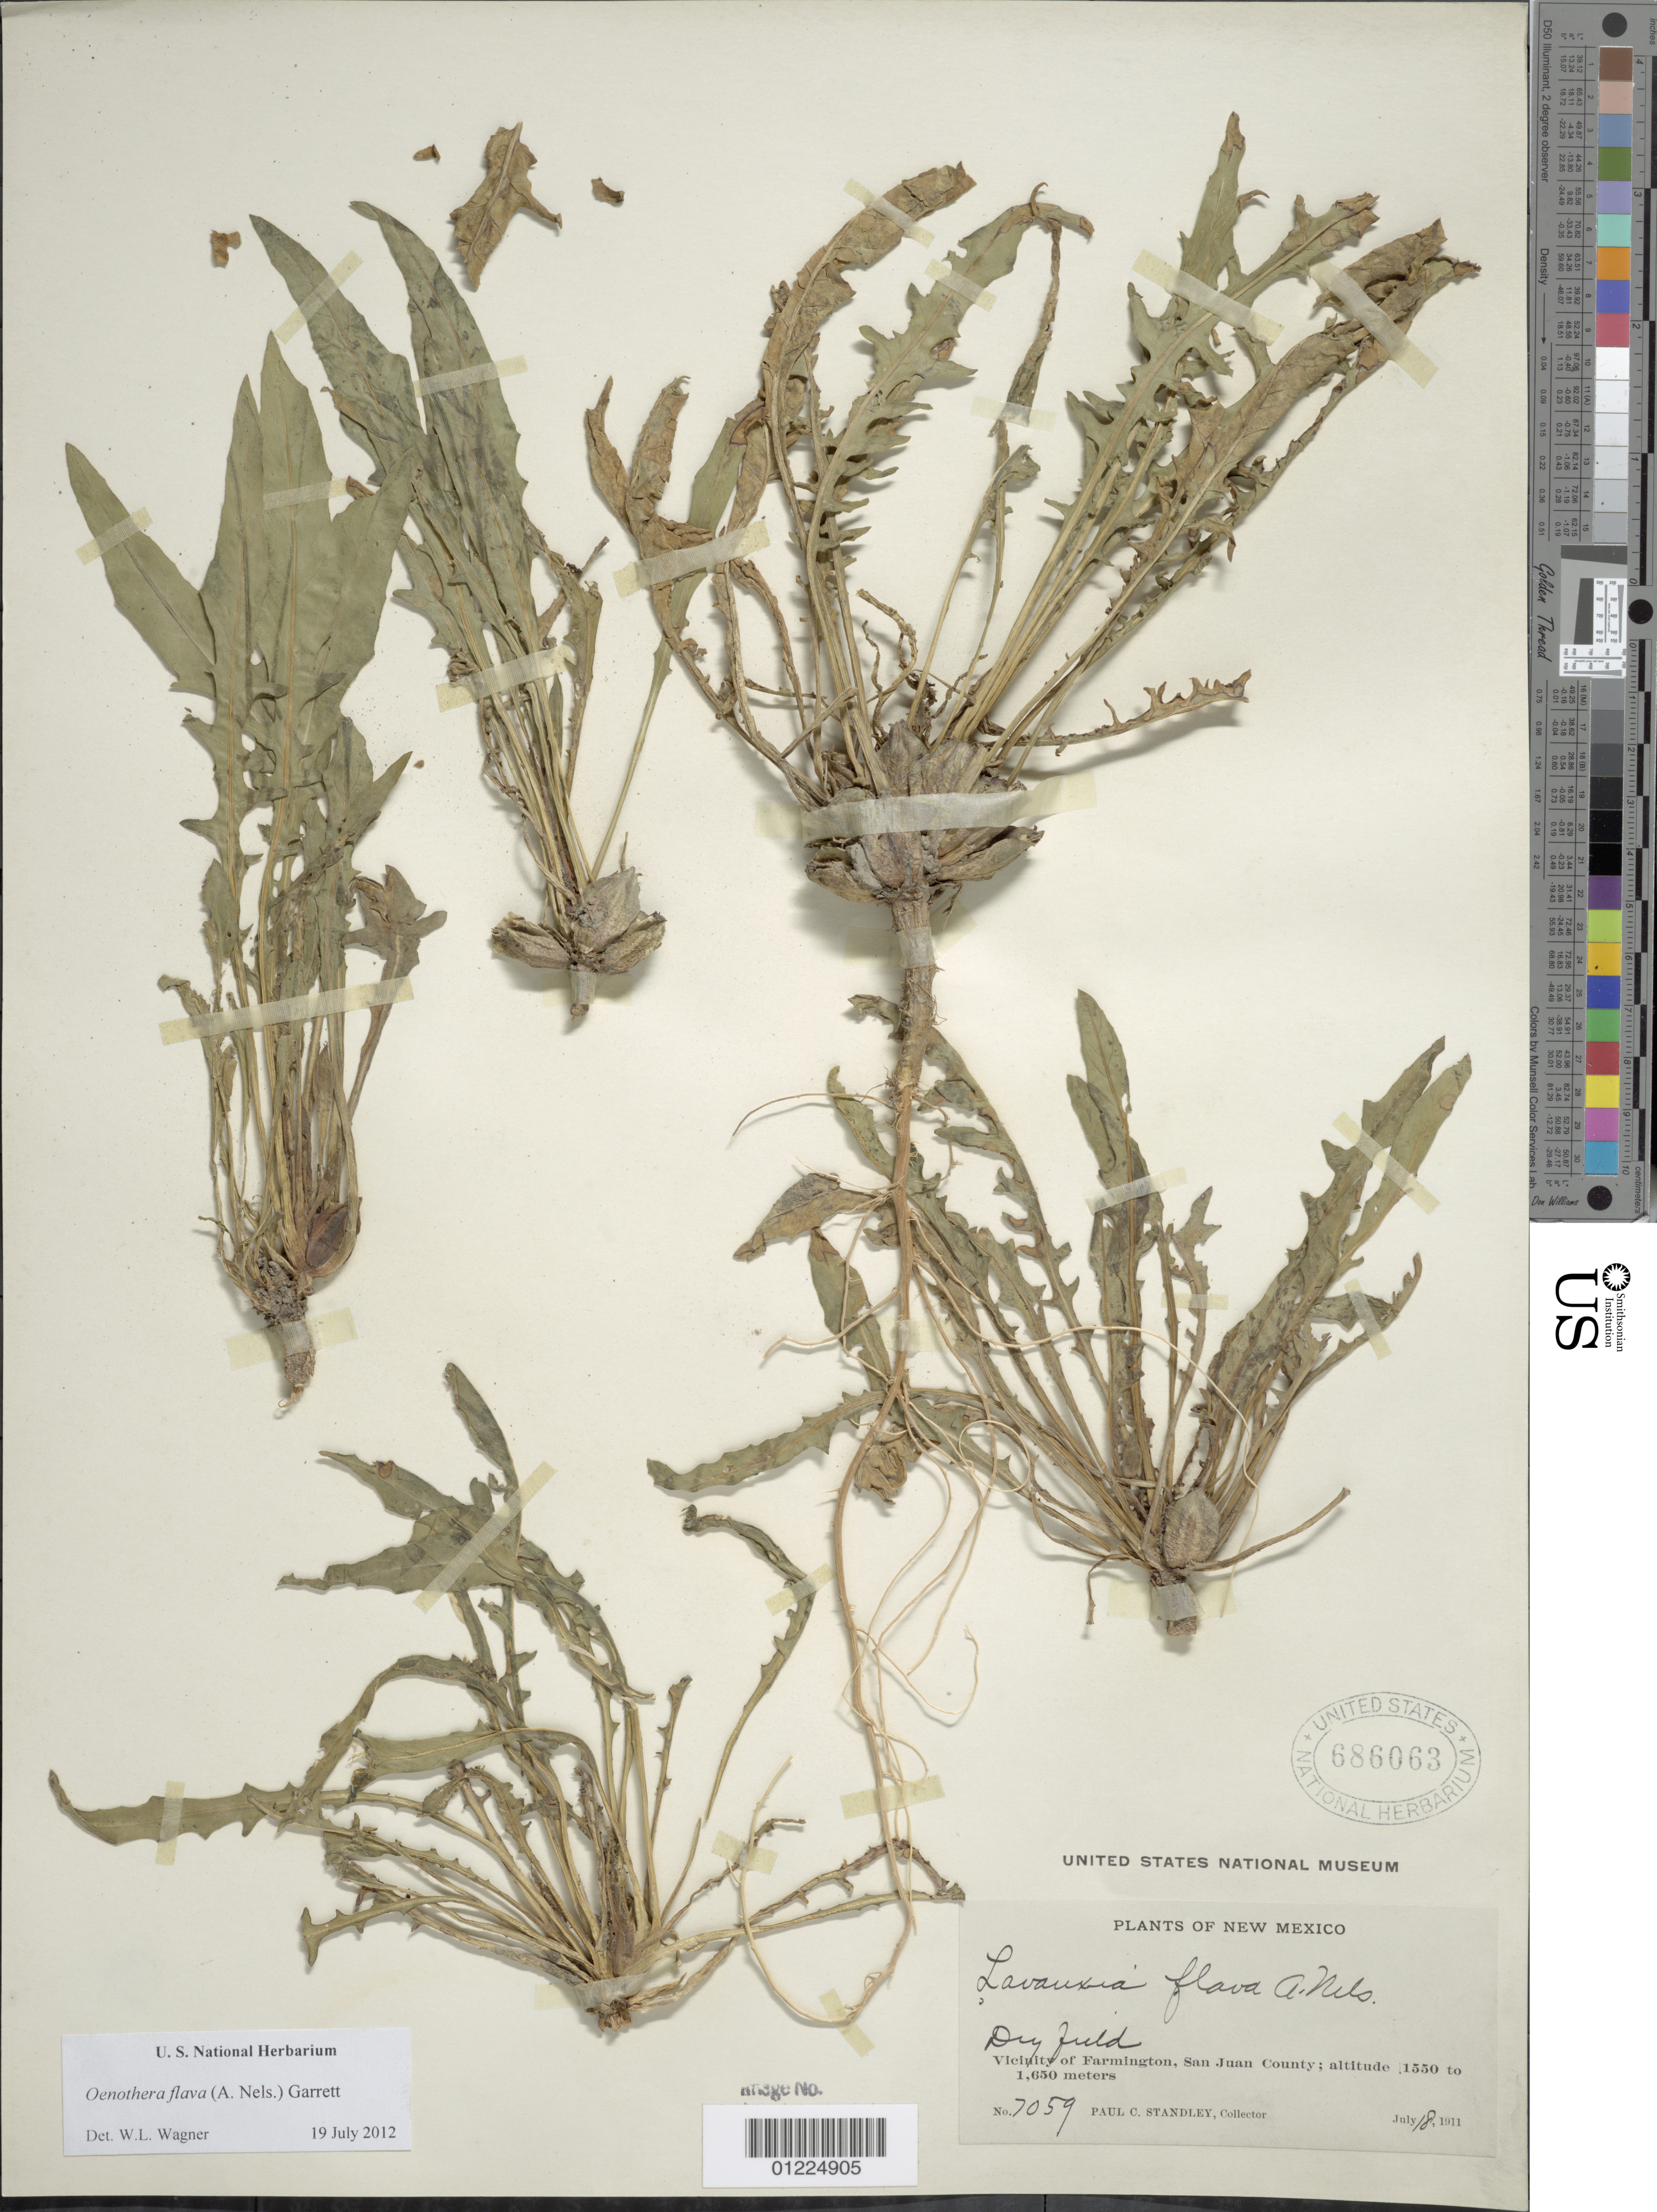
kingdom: Plantae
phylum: Tracheophyta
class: Magnoliopsida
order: Myrtales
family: Onagraceae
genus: Oenothera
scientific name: Oenothera flava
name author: (A. Nelson) Garrett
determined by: Wagner, W. L., (BOT), Smithsonian Institution - National Museum of Natural History (UNITED STATES)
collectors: P. C. Standley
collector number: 7059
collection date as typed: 18 Jul 1911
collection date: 1911-07-18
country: United States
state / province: New Mexico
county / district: San Juan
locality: Farmington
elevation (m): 1550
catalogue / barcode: US 686063